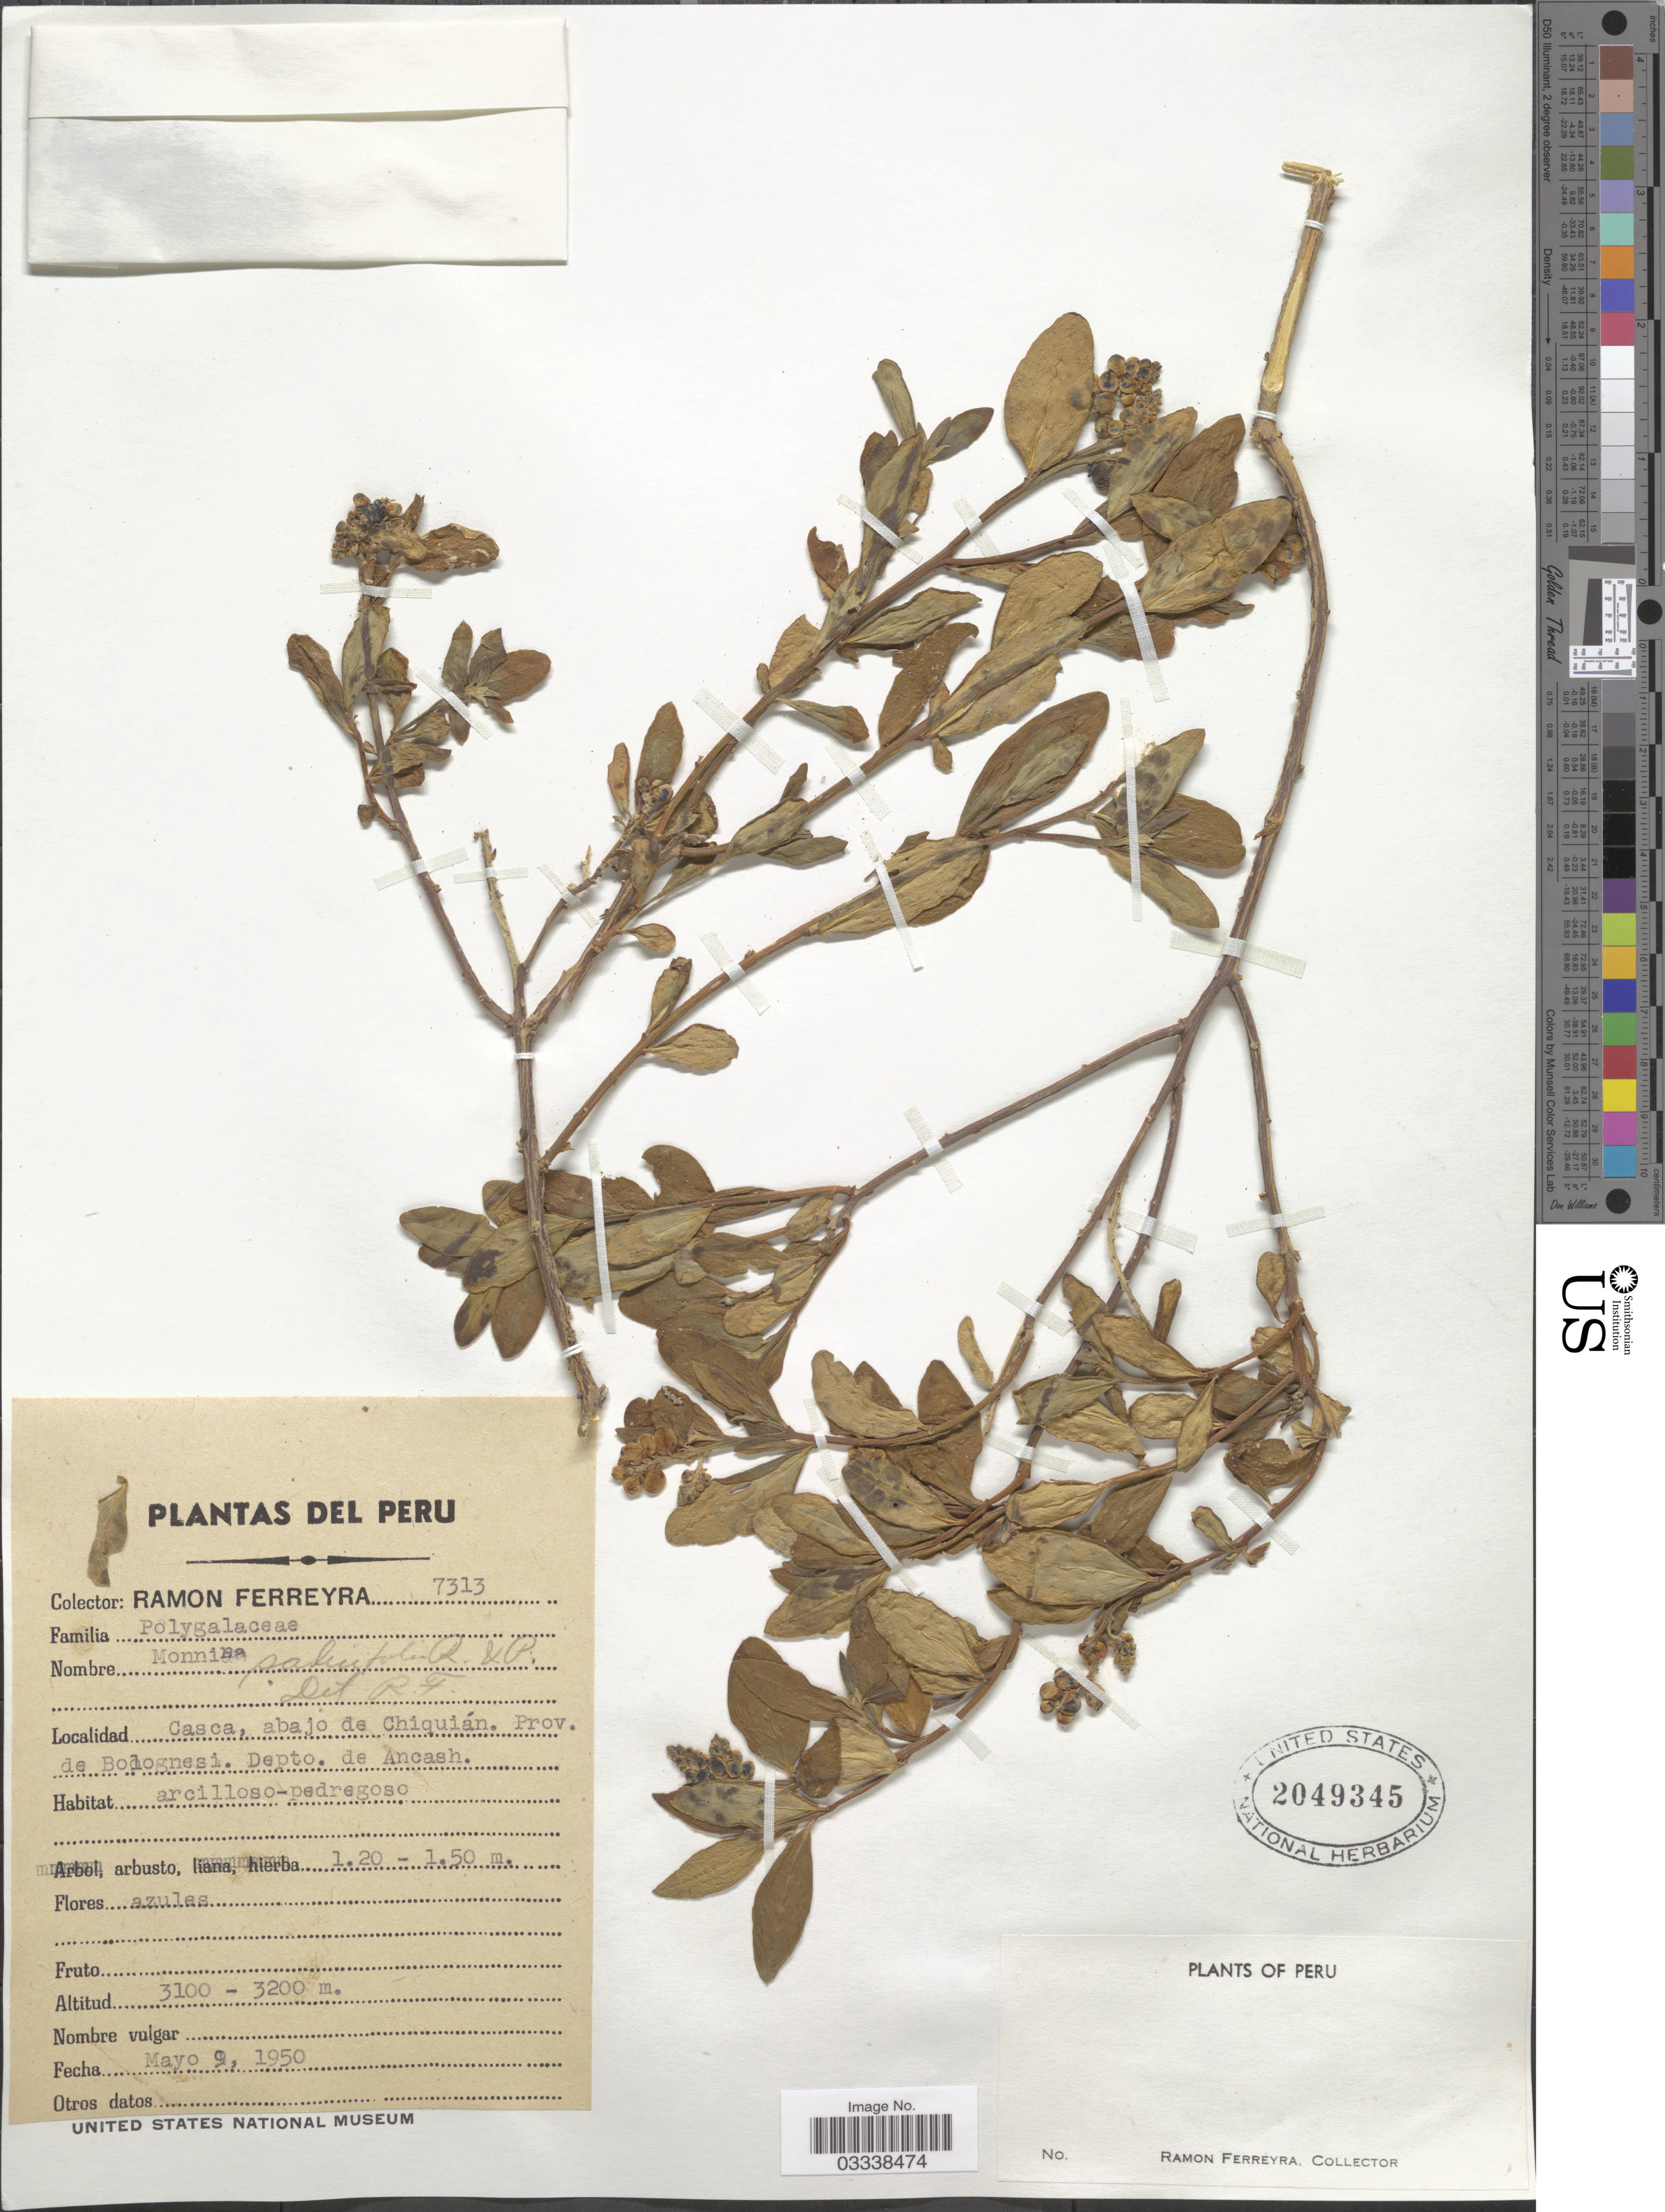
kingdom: Plantae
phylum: Tracheophyta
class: Magnoliopsida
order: Fabales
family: Polygalaceae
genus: Monnina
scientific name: Monnina salicifolia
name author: Ruiz & Pav.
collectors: R. A. Ferreyra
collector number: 7313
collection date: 1950-05-09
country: Peru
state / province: Ancash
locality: Casca, abajo de Chiquián. Prov. de Bolognesi, Depto. de Ancash.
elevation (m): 3100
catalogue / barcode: US 2049345